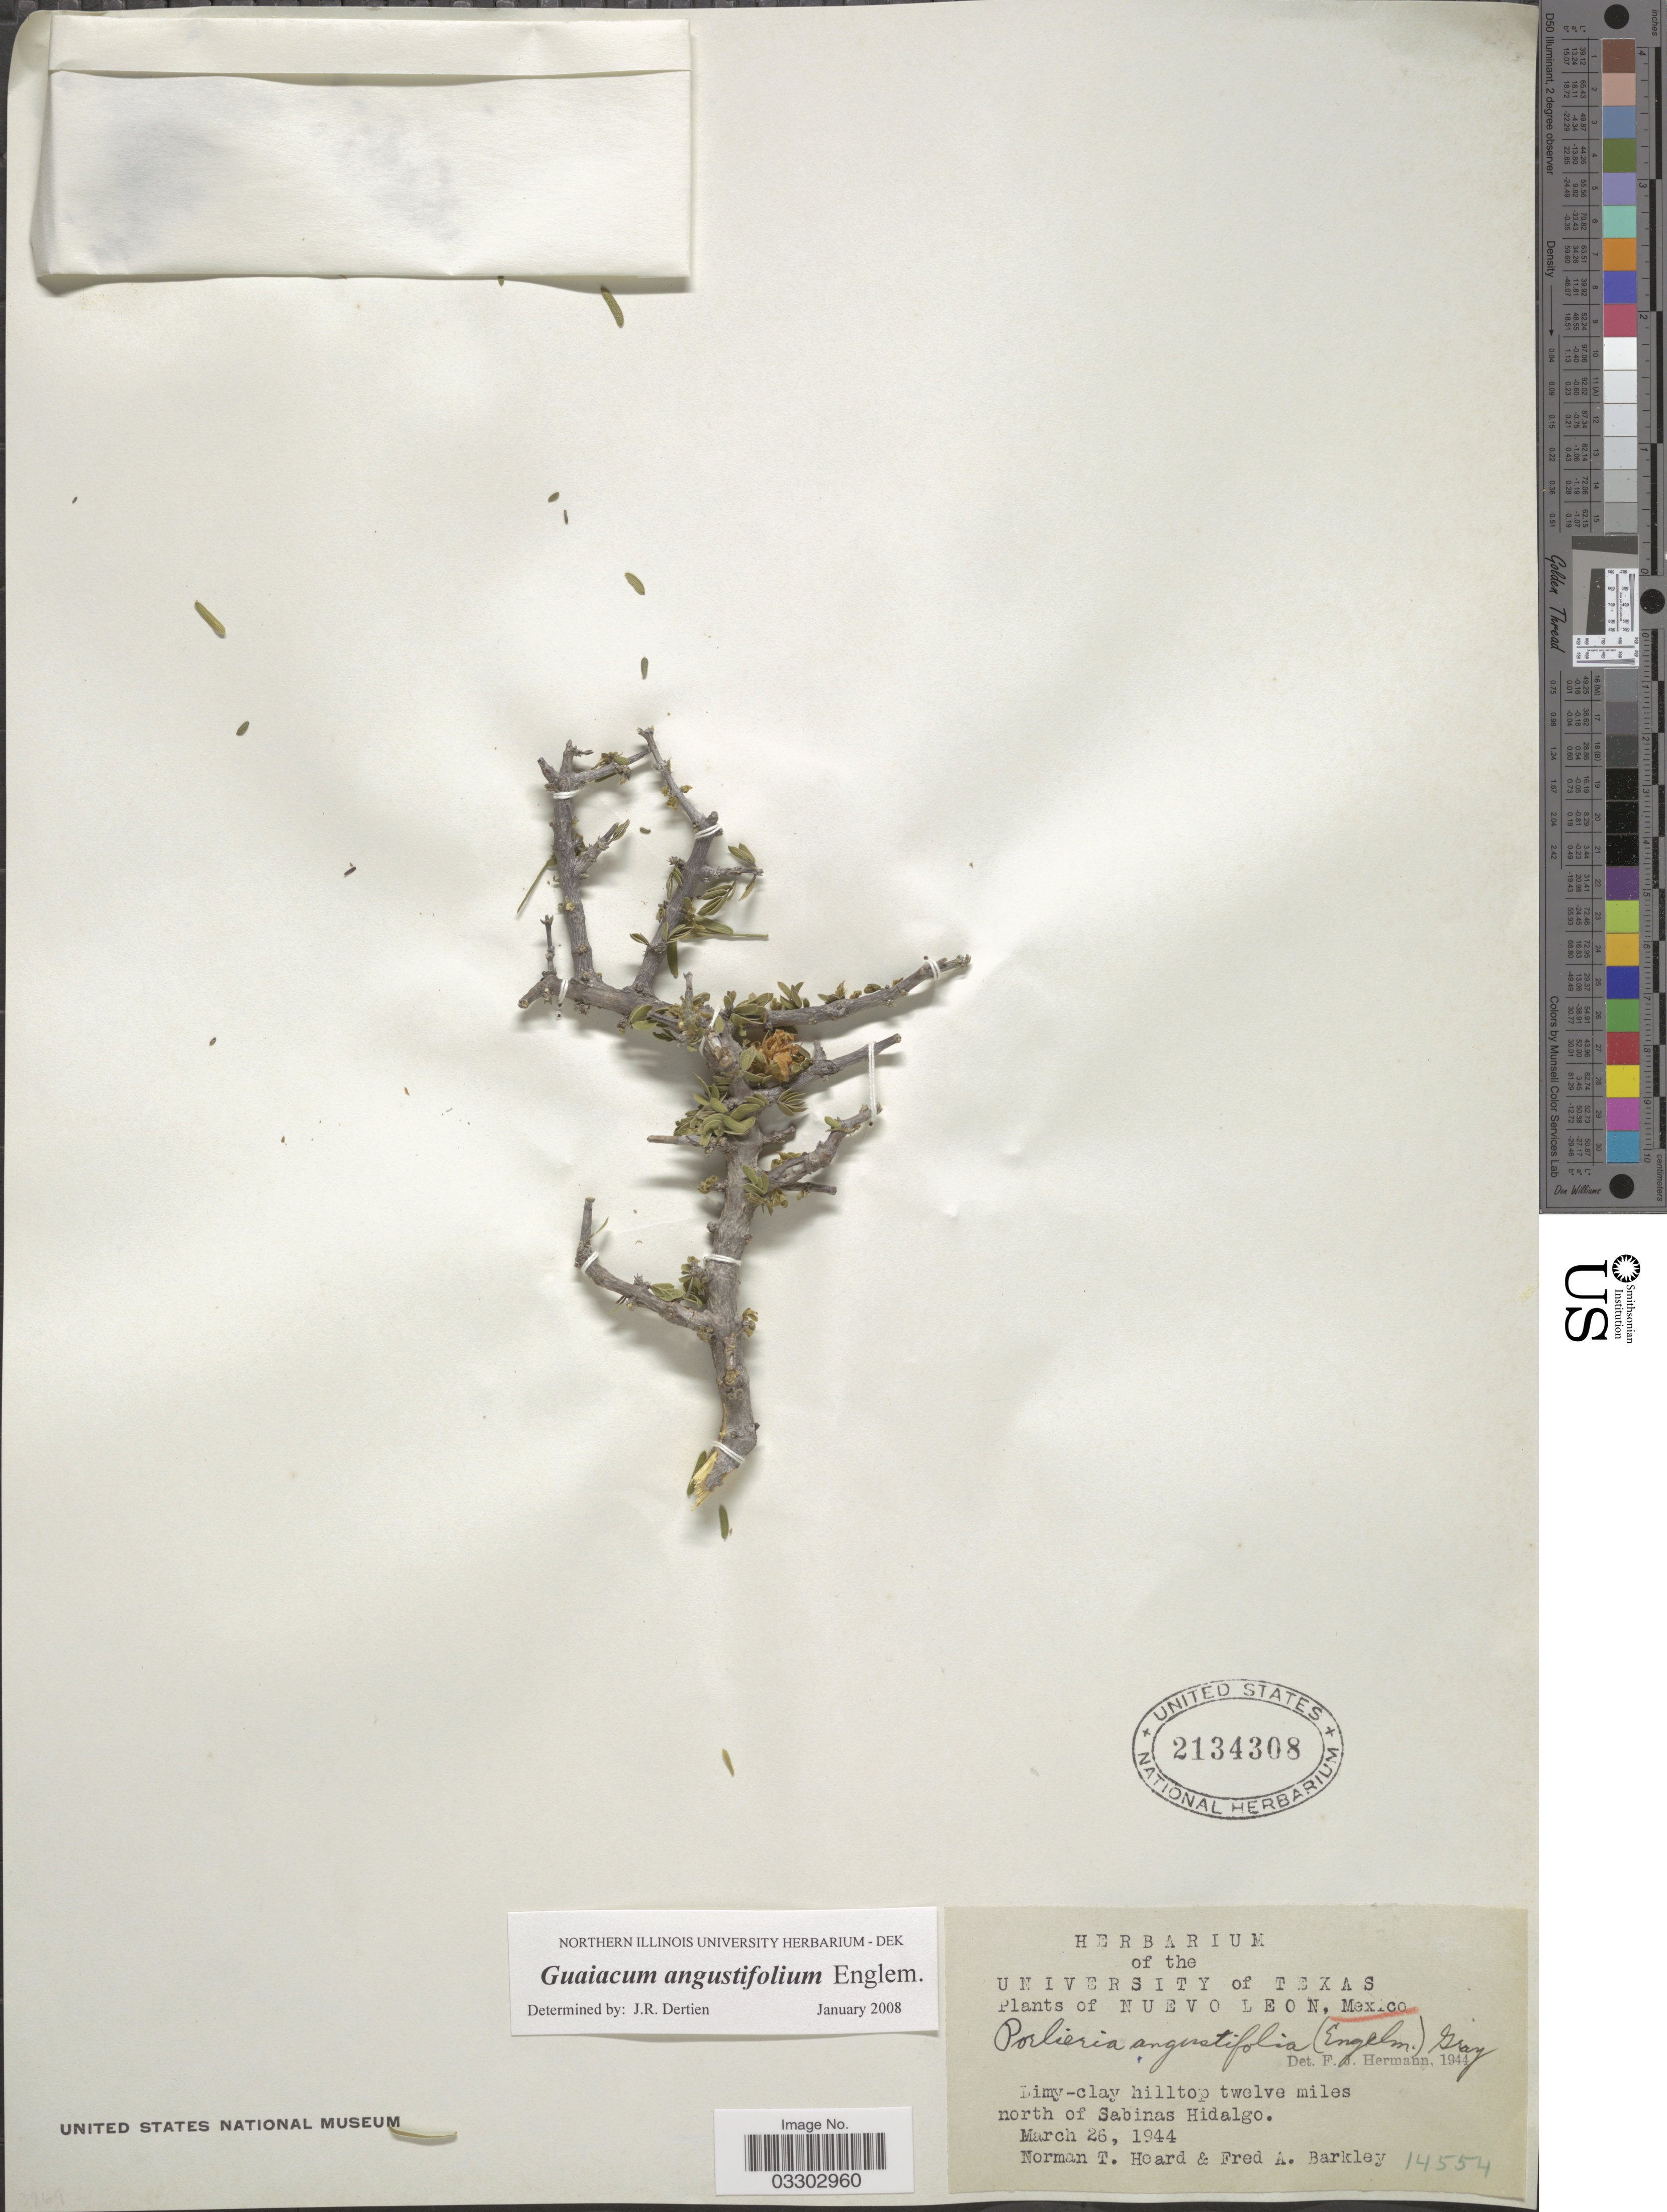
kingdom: Plantae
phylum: Tracheophyta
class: Magnoliopsida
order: Zygophyllales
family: Zygophyllaceae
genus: Guaiacum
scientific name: Guaiacum angustifolium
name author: Engelm.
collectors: N. Heard & F. A. Barkley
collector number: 14554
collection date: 1944-03-26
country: Mexico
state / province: Nuevo León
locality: Limy-clay hilltop twelve miles north of Sabinas Hidalgo.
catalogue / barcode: US 2134308